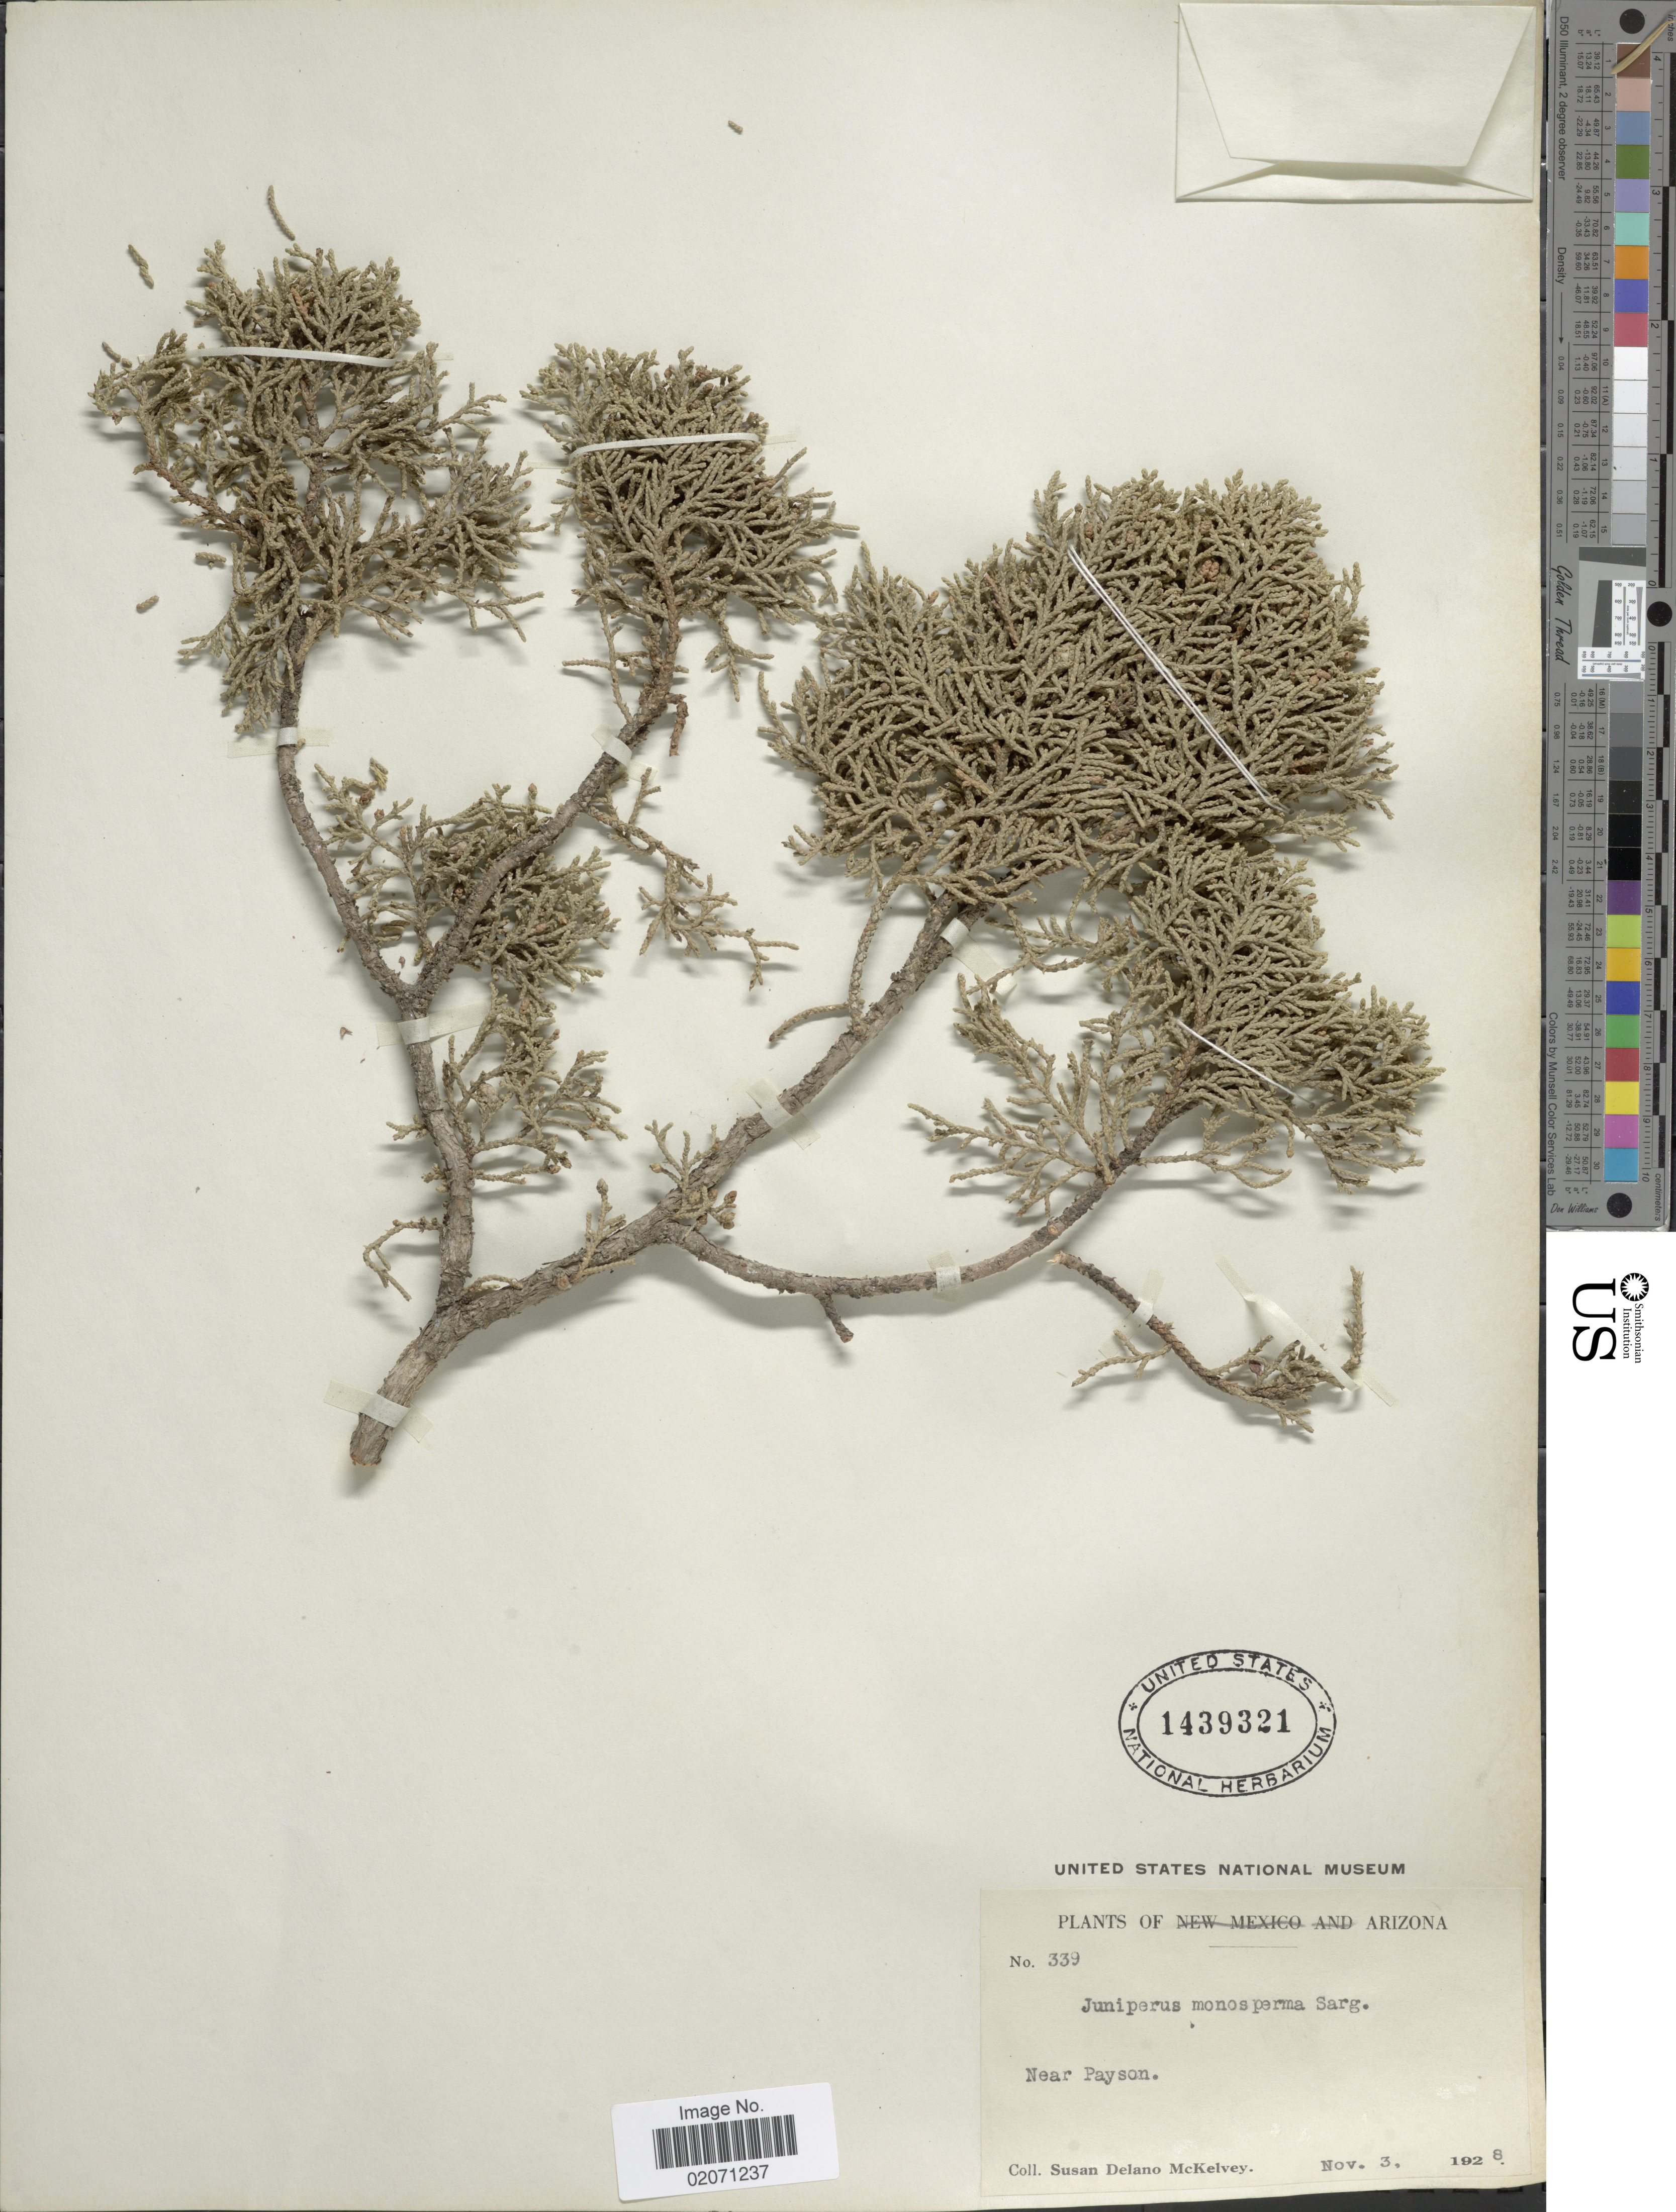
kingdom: Plantae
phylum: Tracheophyta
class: Pinopsida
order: Pinales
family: Cupressaceae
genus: Juniperus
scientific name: Juniperus monosperma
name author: (Engelm.) Sarg.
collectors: S. A. McKelvey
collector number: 339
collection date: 1928-11-03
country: United States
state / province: Arizona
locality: Near Payson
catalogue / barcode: US 1439321